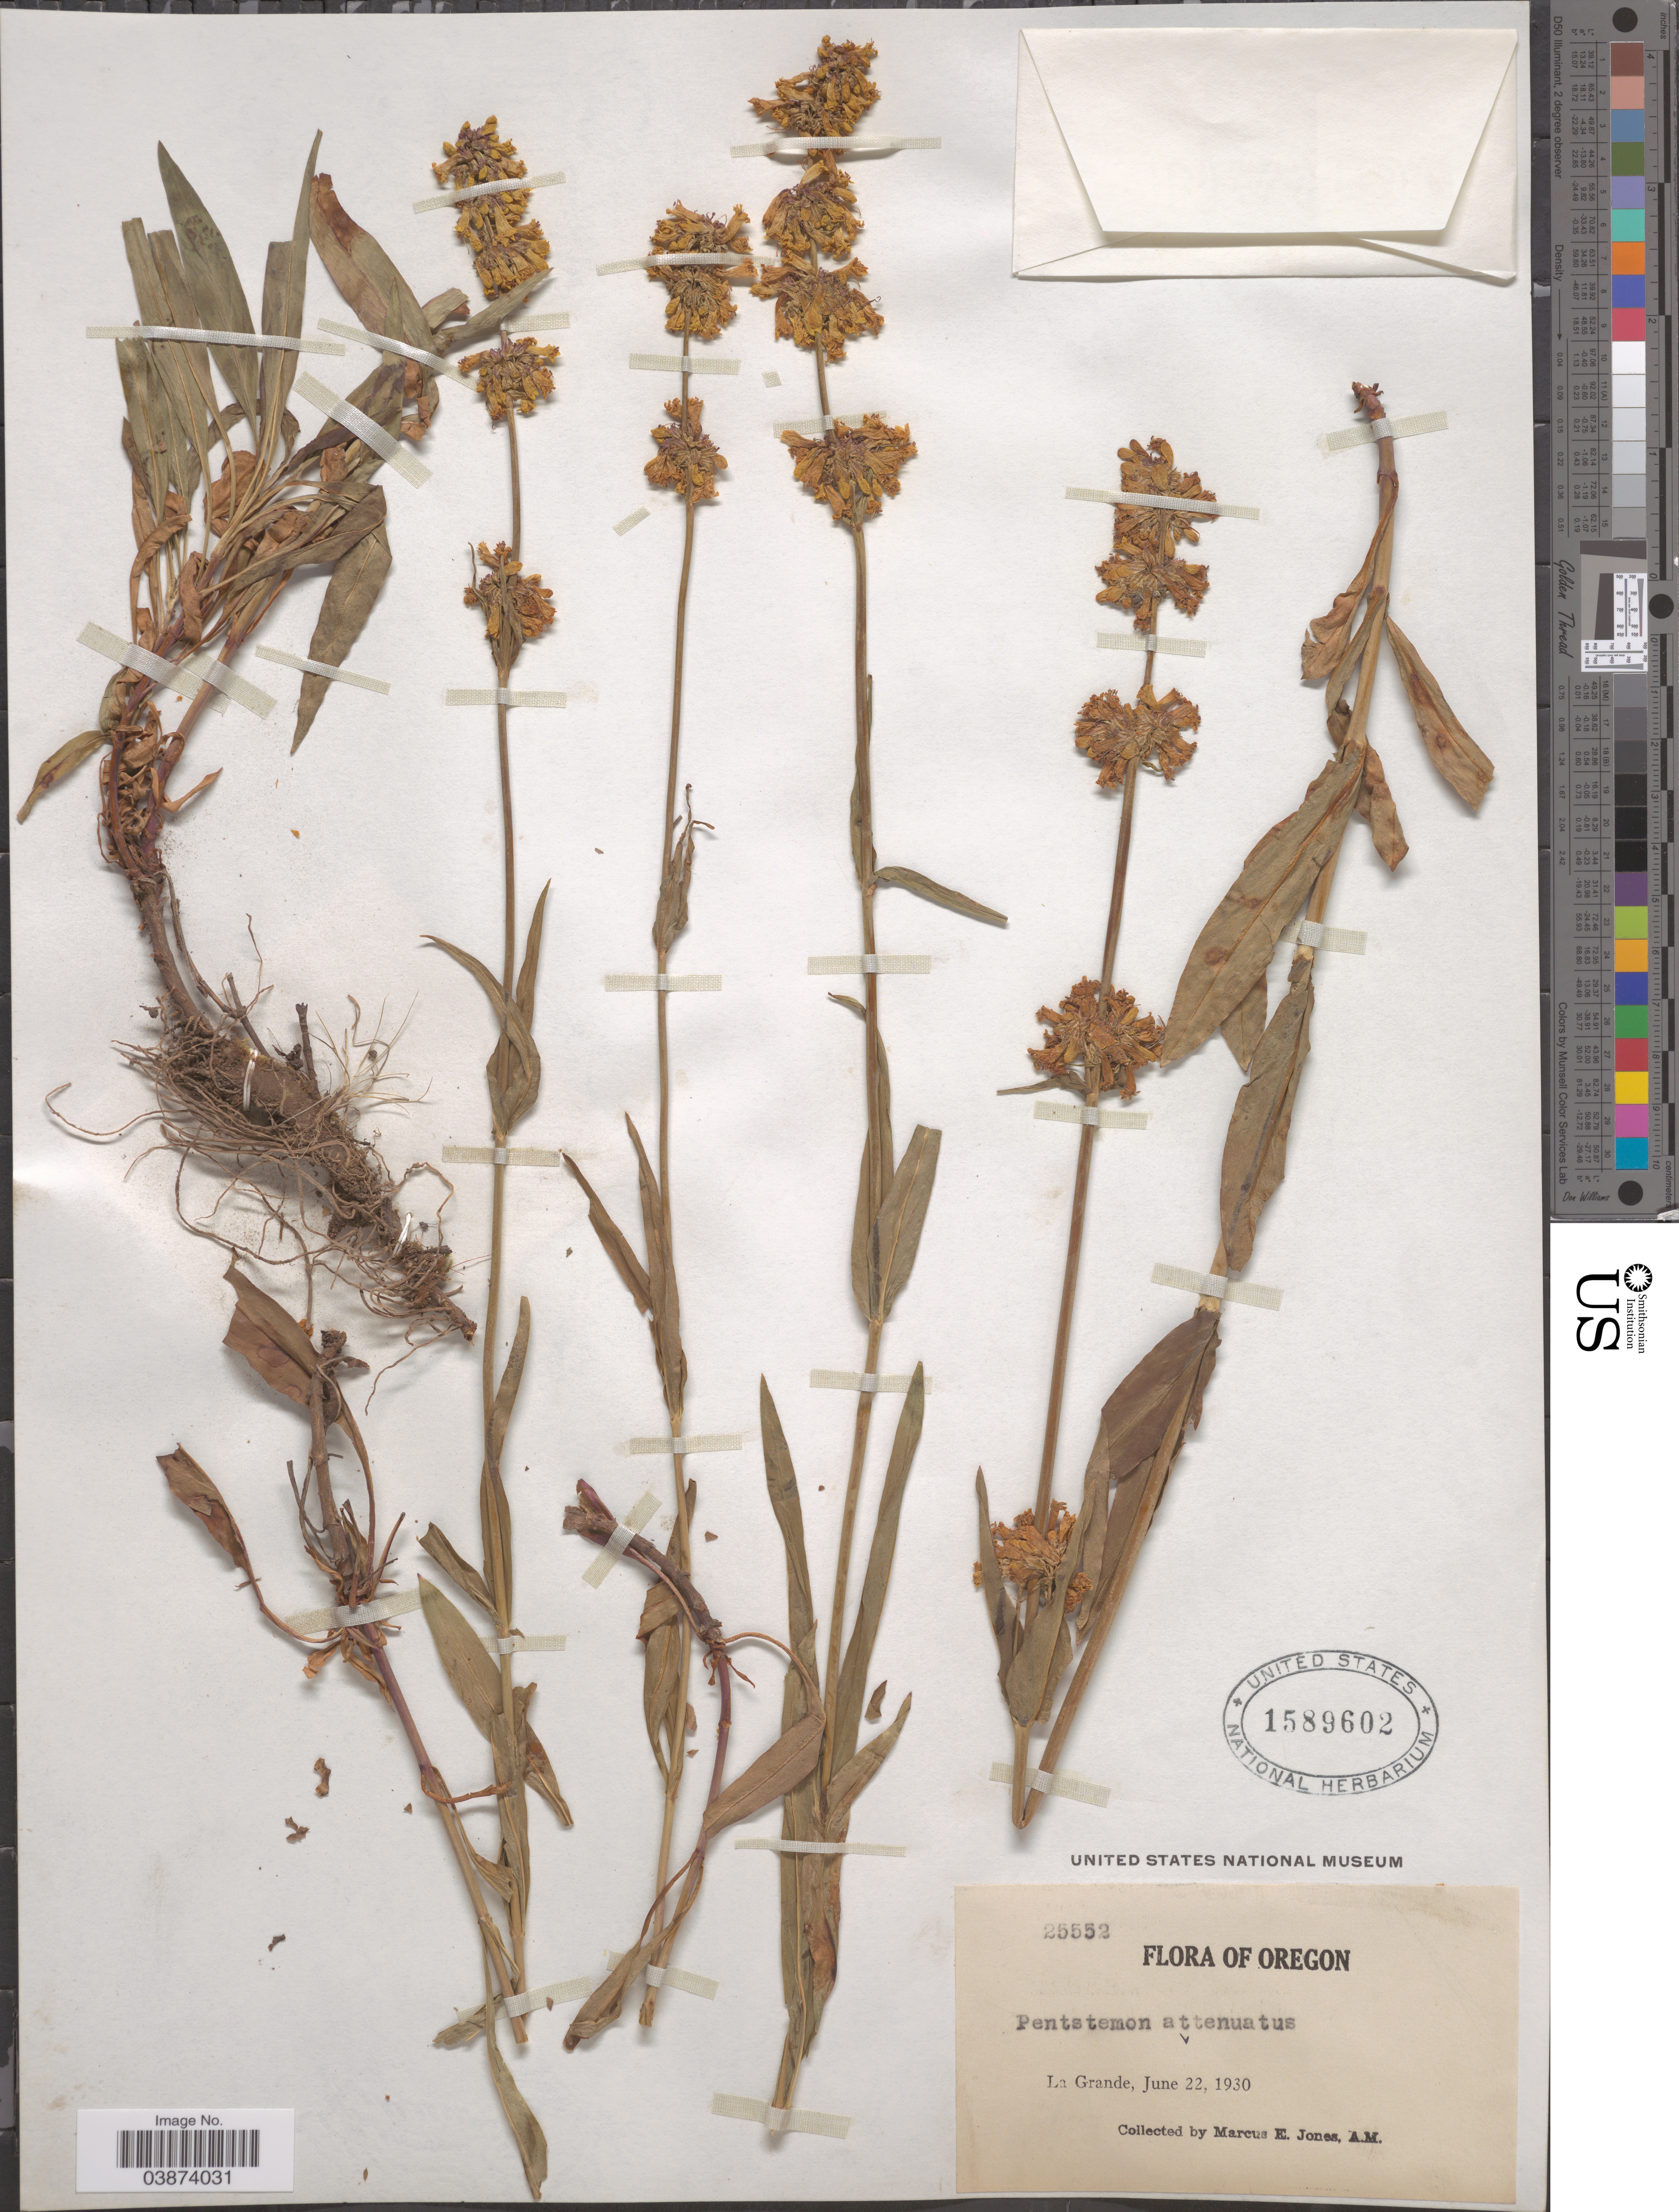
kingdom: Plantae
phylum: Tracheophyta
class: Magnoliopsida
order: Lamiales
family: Plantaginaceae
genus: Penstemon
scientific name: Penstemon confertus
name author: Douglas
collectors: M. E. Jones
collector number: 25552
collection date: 1930-06-22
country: United States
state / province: Oregon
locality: La Grande.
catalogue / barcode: US 1589602